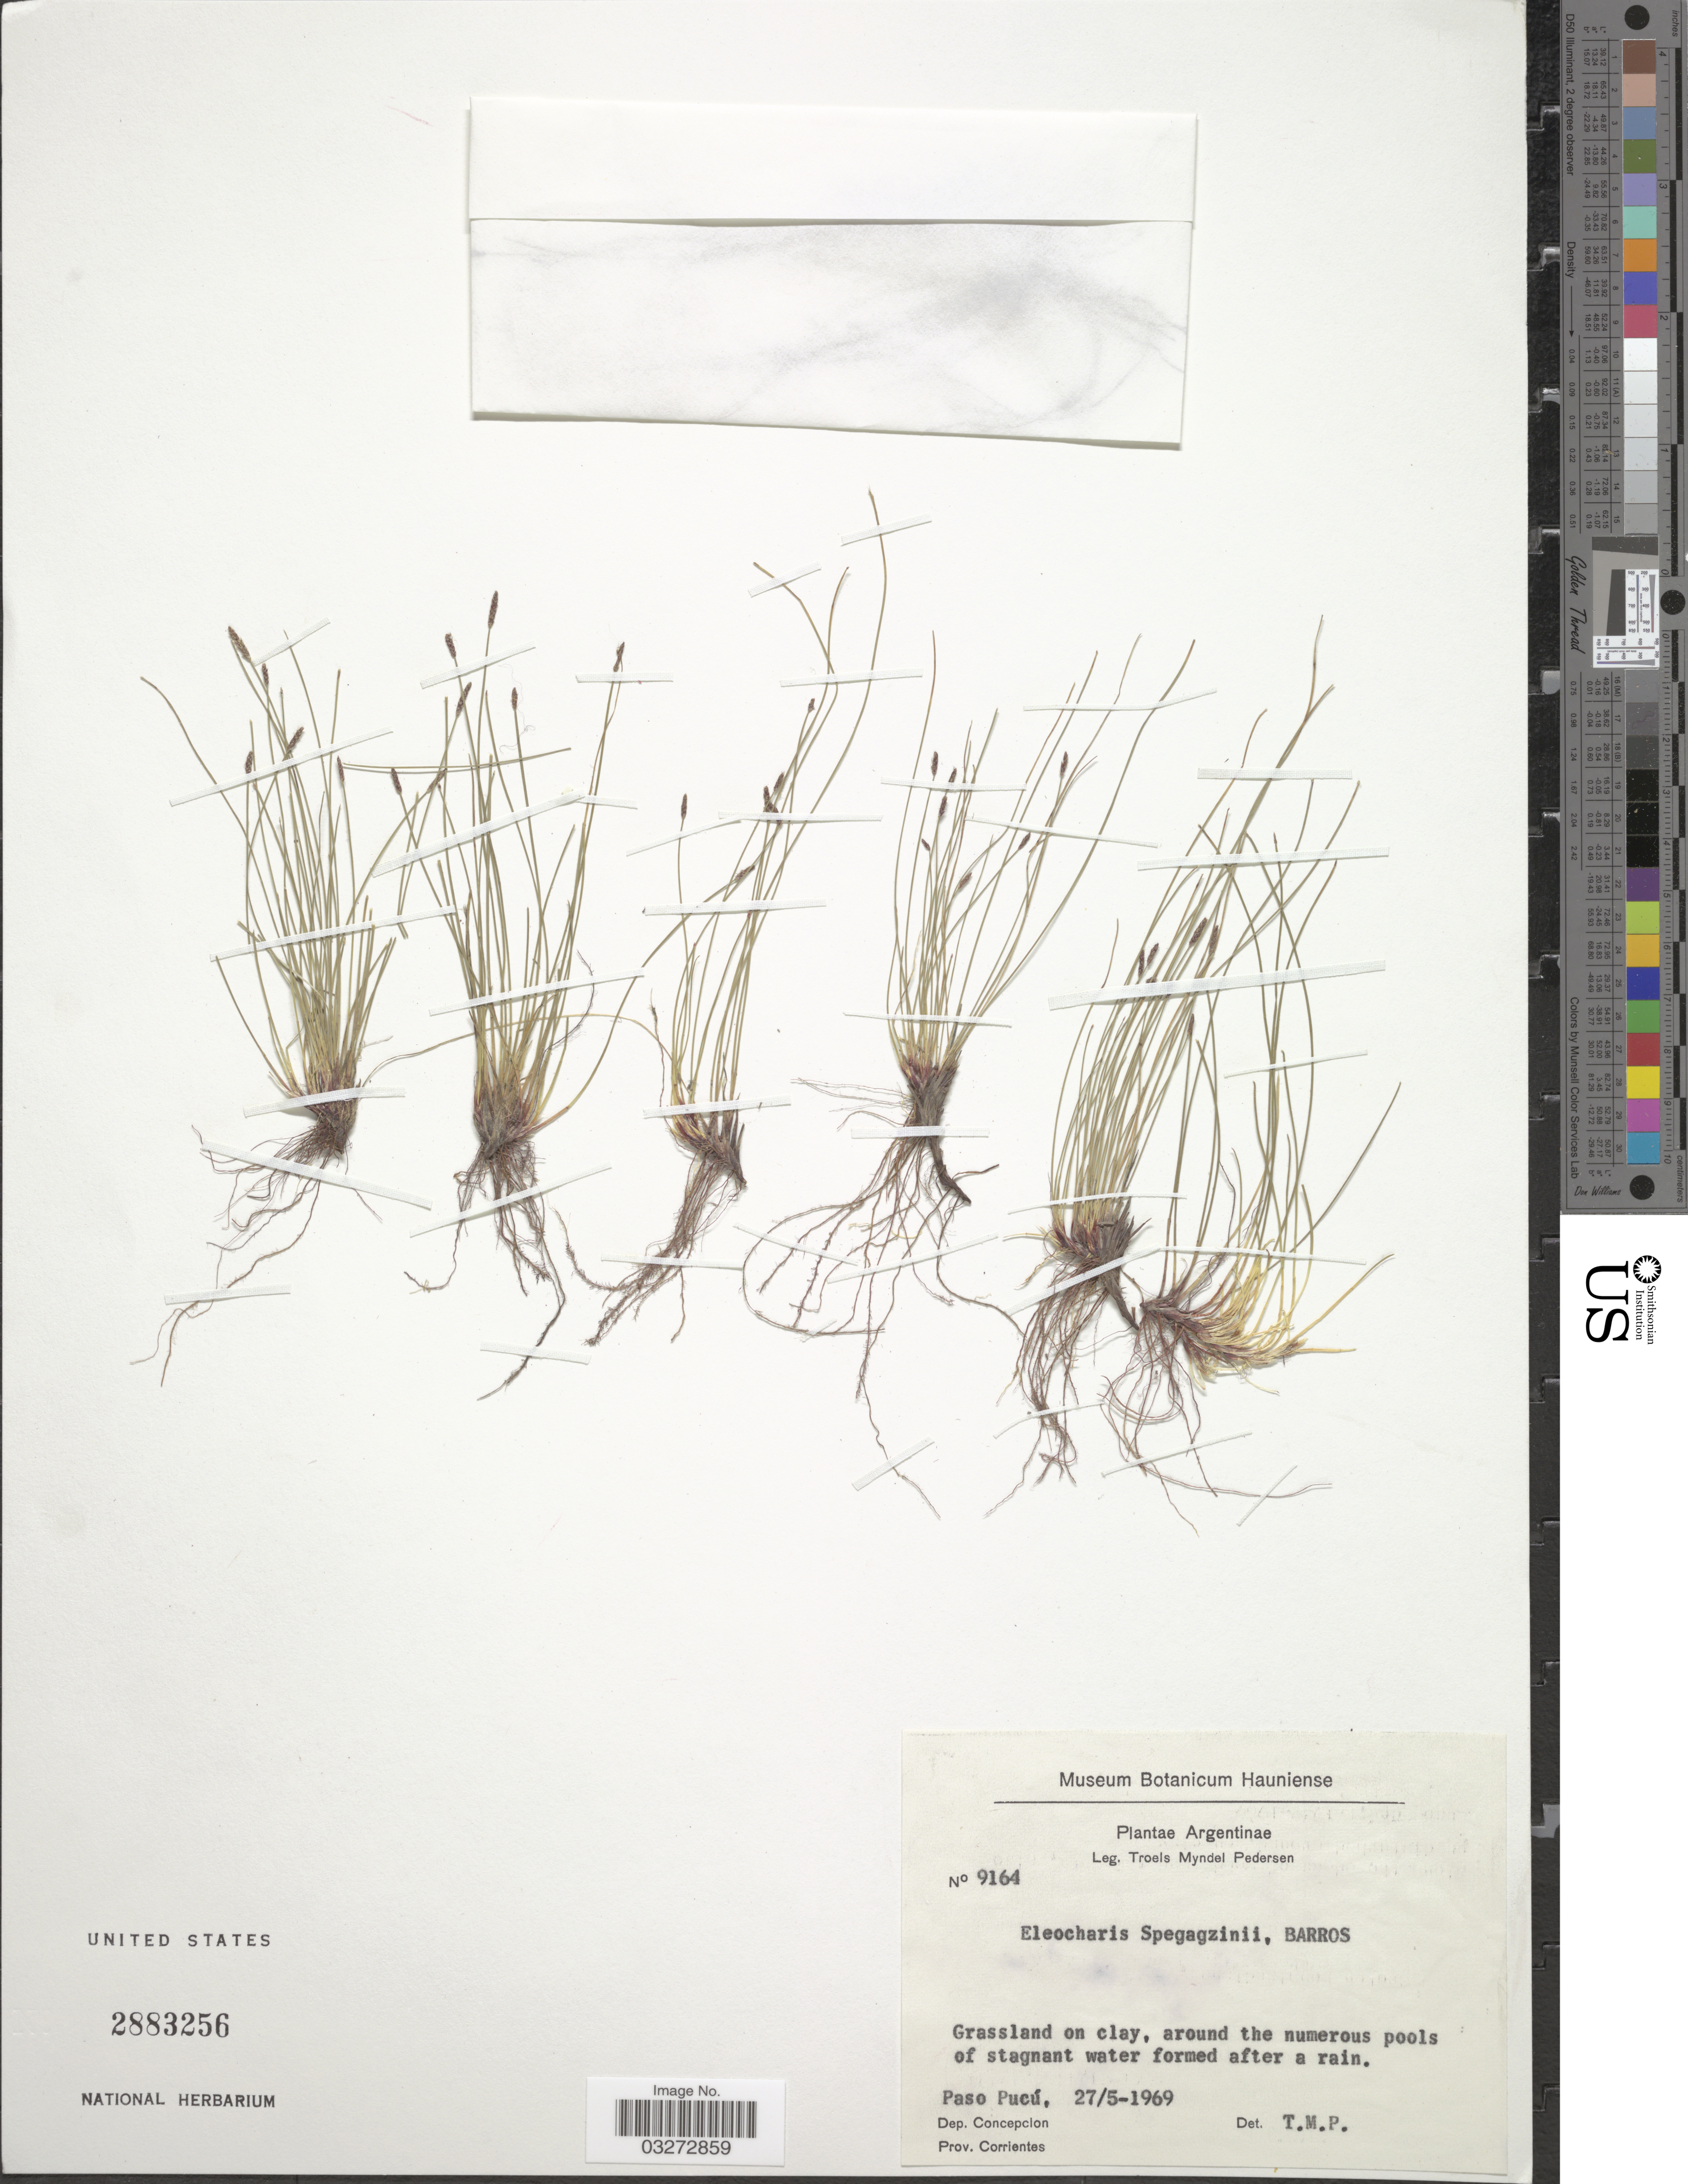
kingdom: Plantae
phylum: Tracheophyta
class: Liliopsida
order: Poales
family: Cyperaceae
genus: Eleocharis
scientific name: Eleocharis spegazzinii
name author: Barros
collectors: T. Pederson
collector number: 9164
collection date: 1969-05-27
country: Argentina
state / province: Corrientes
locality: Paso Pucú. Dep. Concepcion.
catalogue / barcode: US 2883256